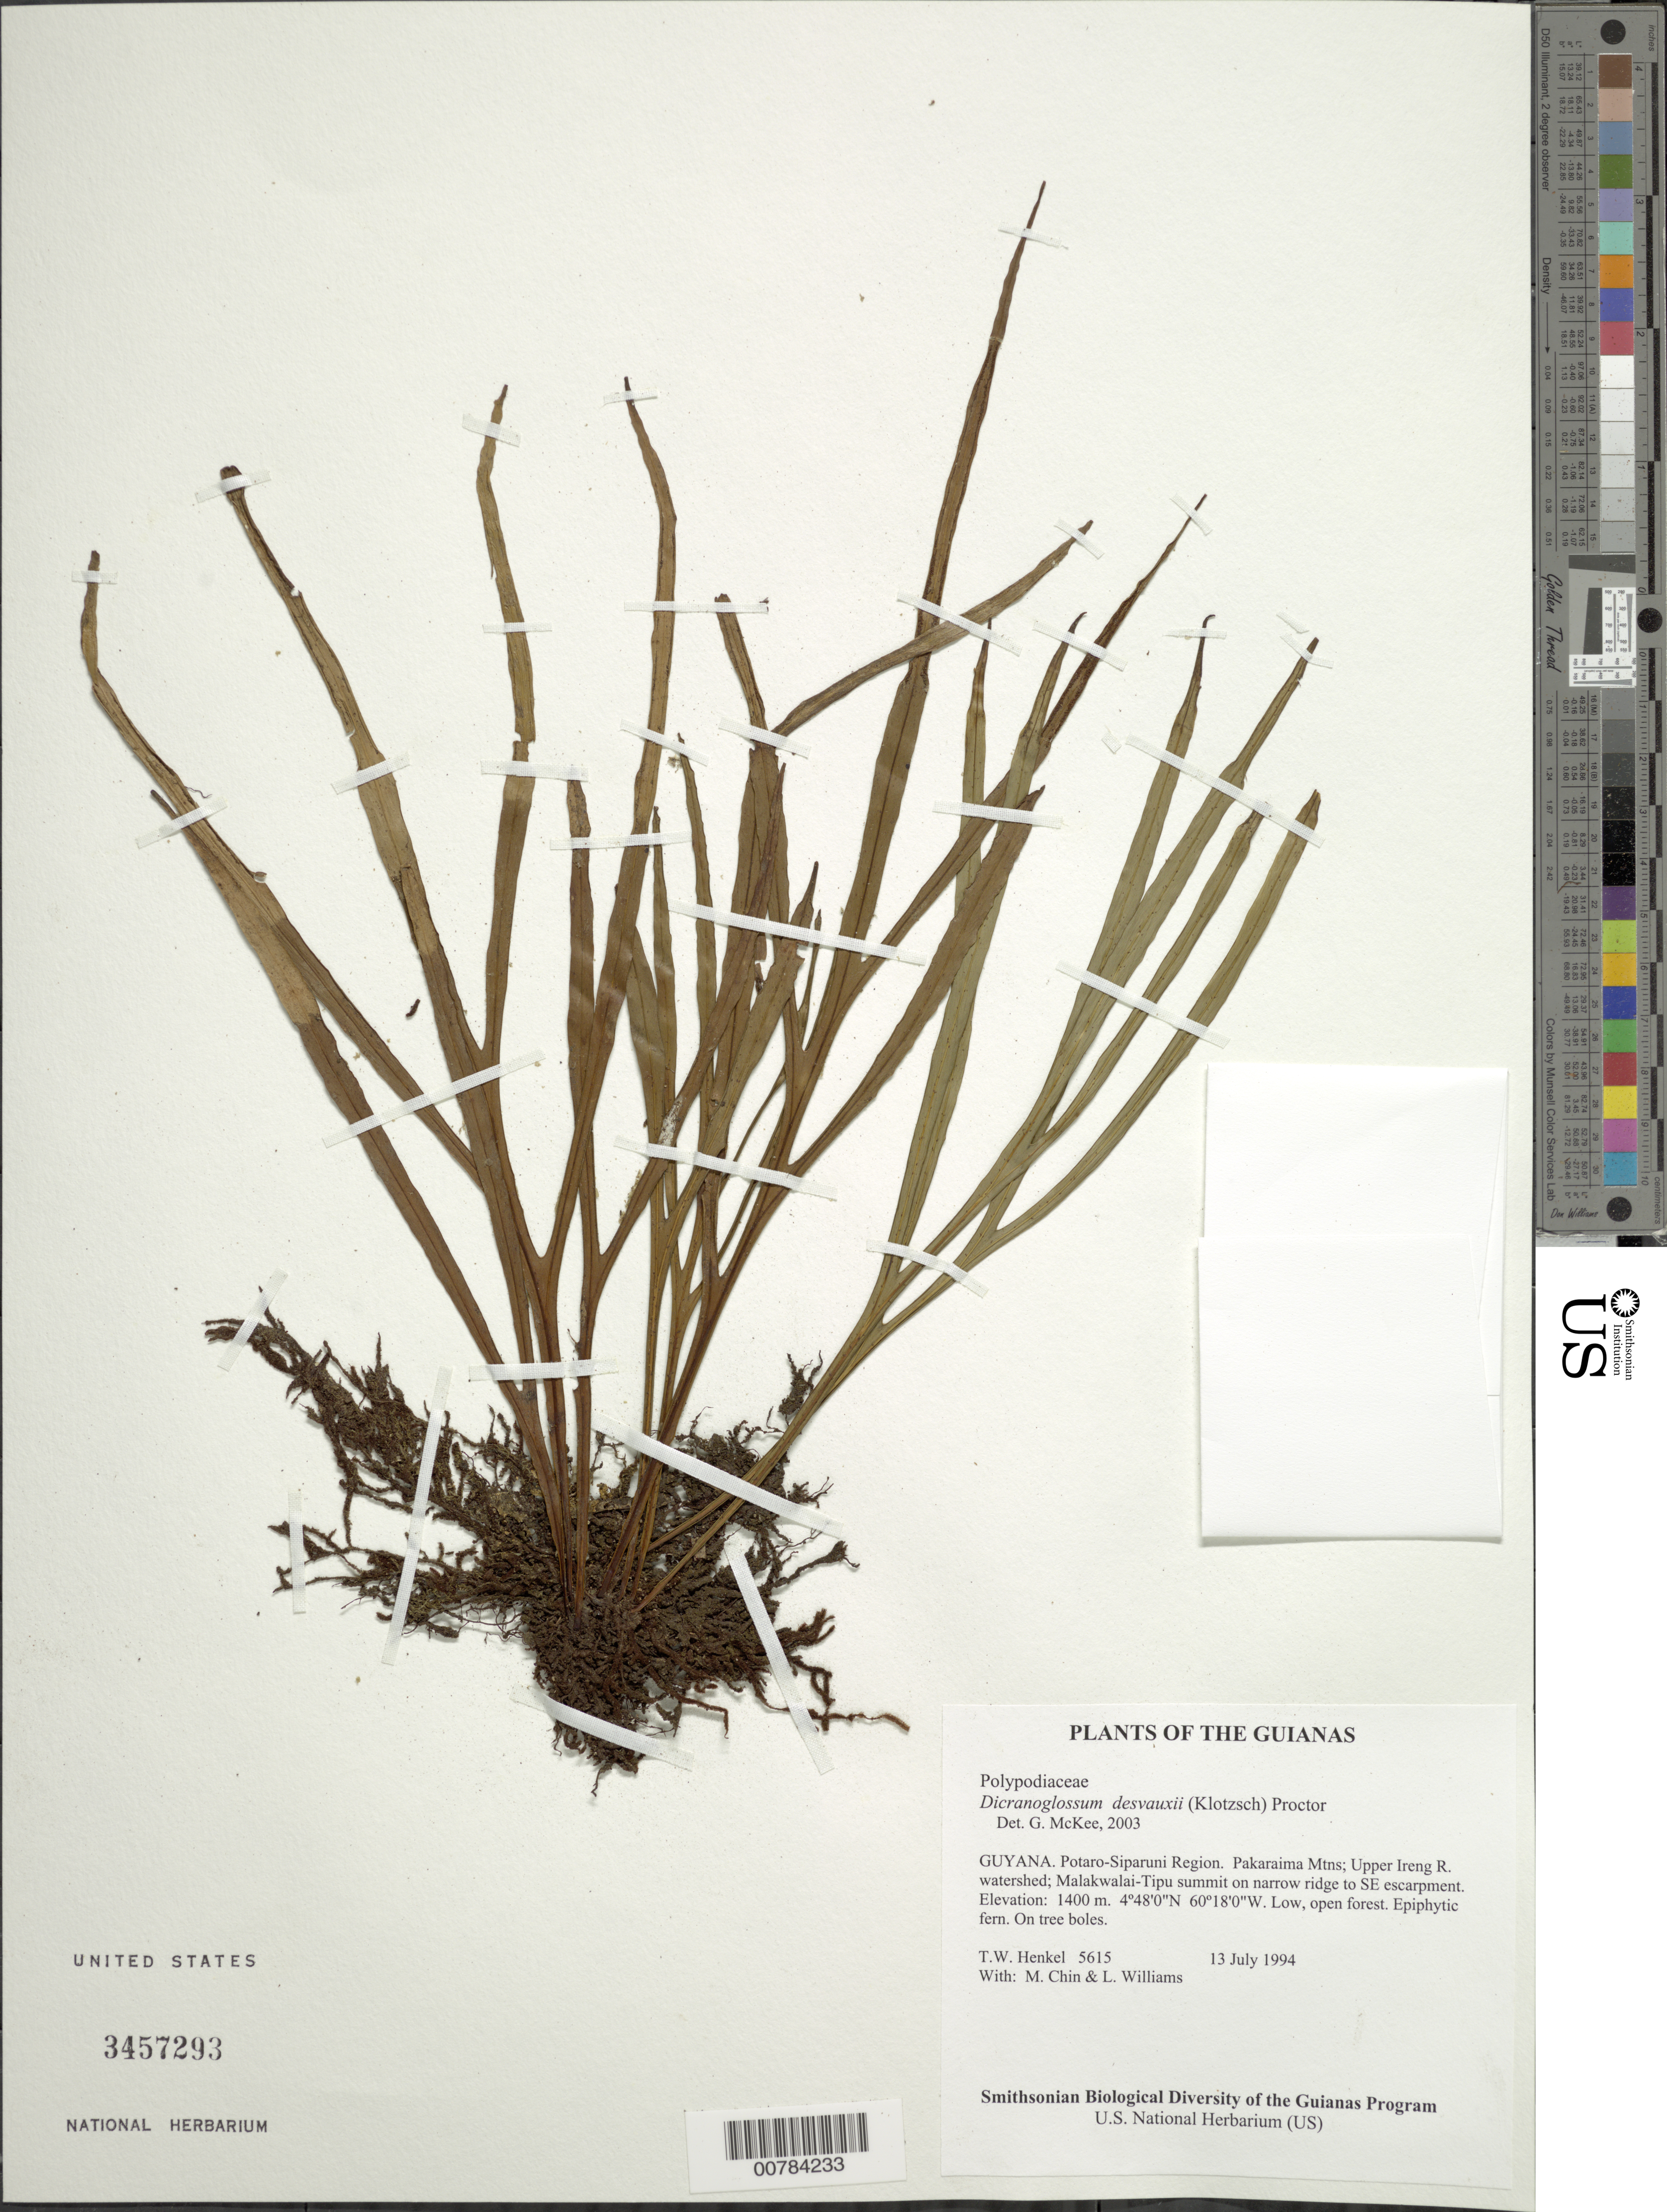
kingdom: Plantae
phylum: Tracheophyta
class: Polypodiopsida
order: Polypodiales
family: Polypodiaceae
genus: Pleopeltis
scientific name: Pleopeltis desvauxii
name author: (Klotzsch) Salino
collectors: T. Henkel, M. Chin & L. Williams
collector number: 5615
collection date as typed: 13 July 1994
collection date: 1994-07-13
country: Guyana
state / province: Potaro-Siparuni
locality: Pakaraima Mtns; Upper Ireng R. watershed; Malakwalai-Tipu summit on narrow ridge to SE escarpment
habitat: Low, open forest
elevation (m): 1400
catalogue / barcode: US 3457293